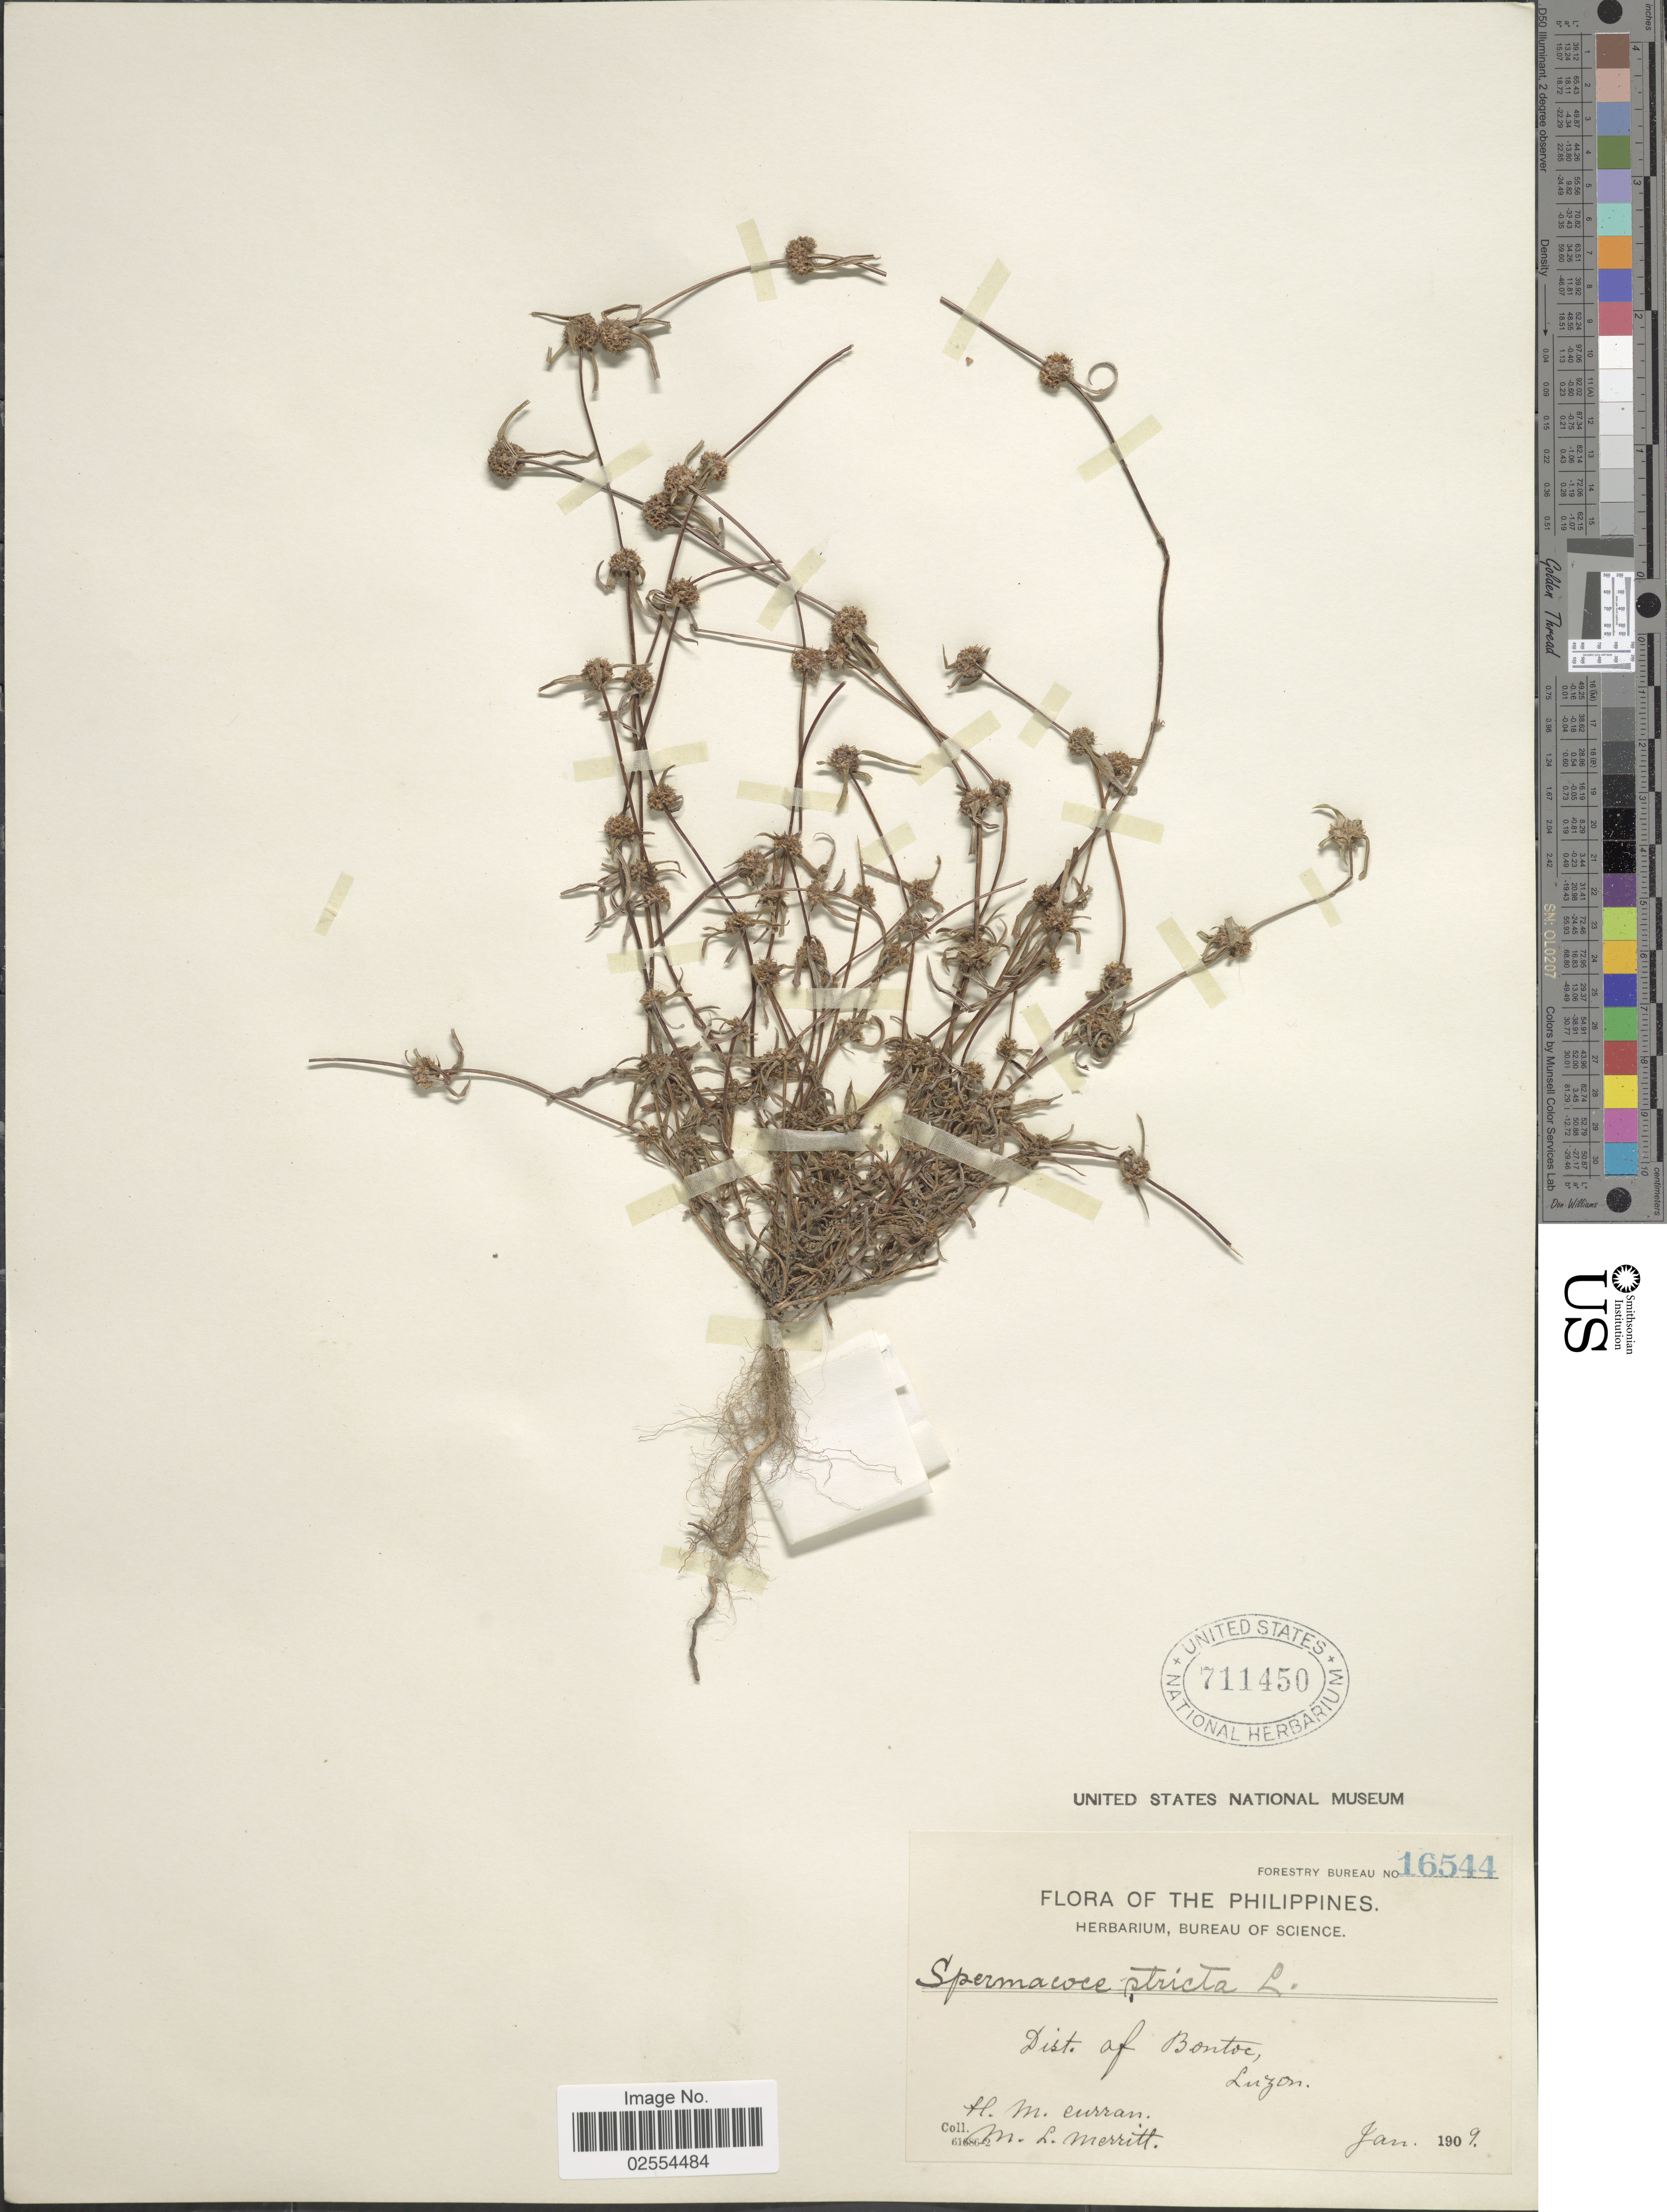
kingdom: Plantae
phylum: Tracheophyta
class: Magnoliopsida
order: Gentianales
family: Rubiaceae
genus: Spermacoce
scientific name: Spermacoce stricta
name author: L. f.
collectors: H. M. Curran & M. L. Merritt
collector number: Forestry Bureau 16544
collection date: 1909-01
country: Philippines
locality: Dist. of Bontoc , Luzon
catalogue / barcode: US 711450